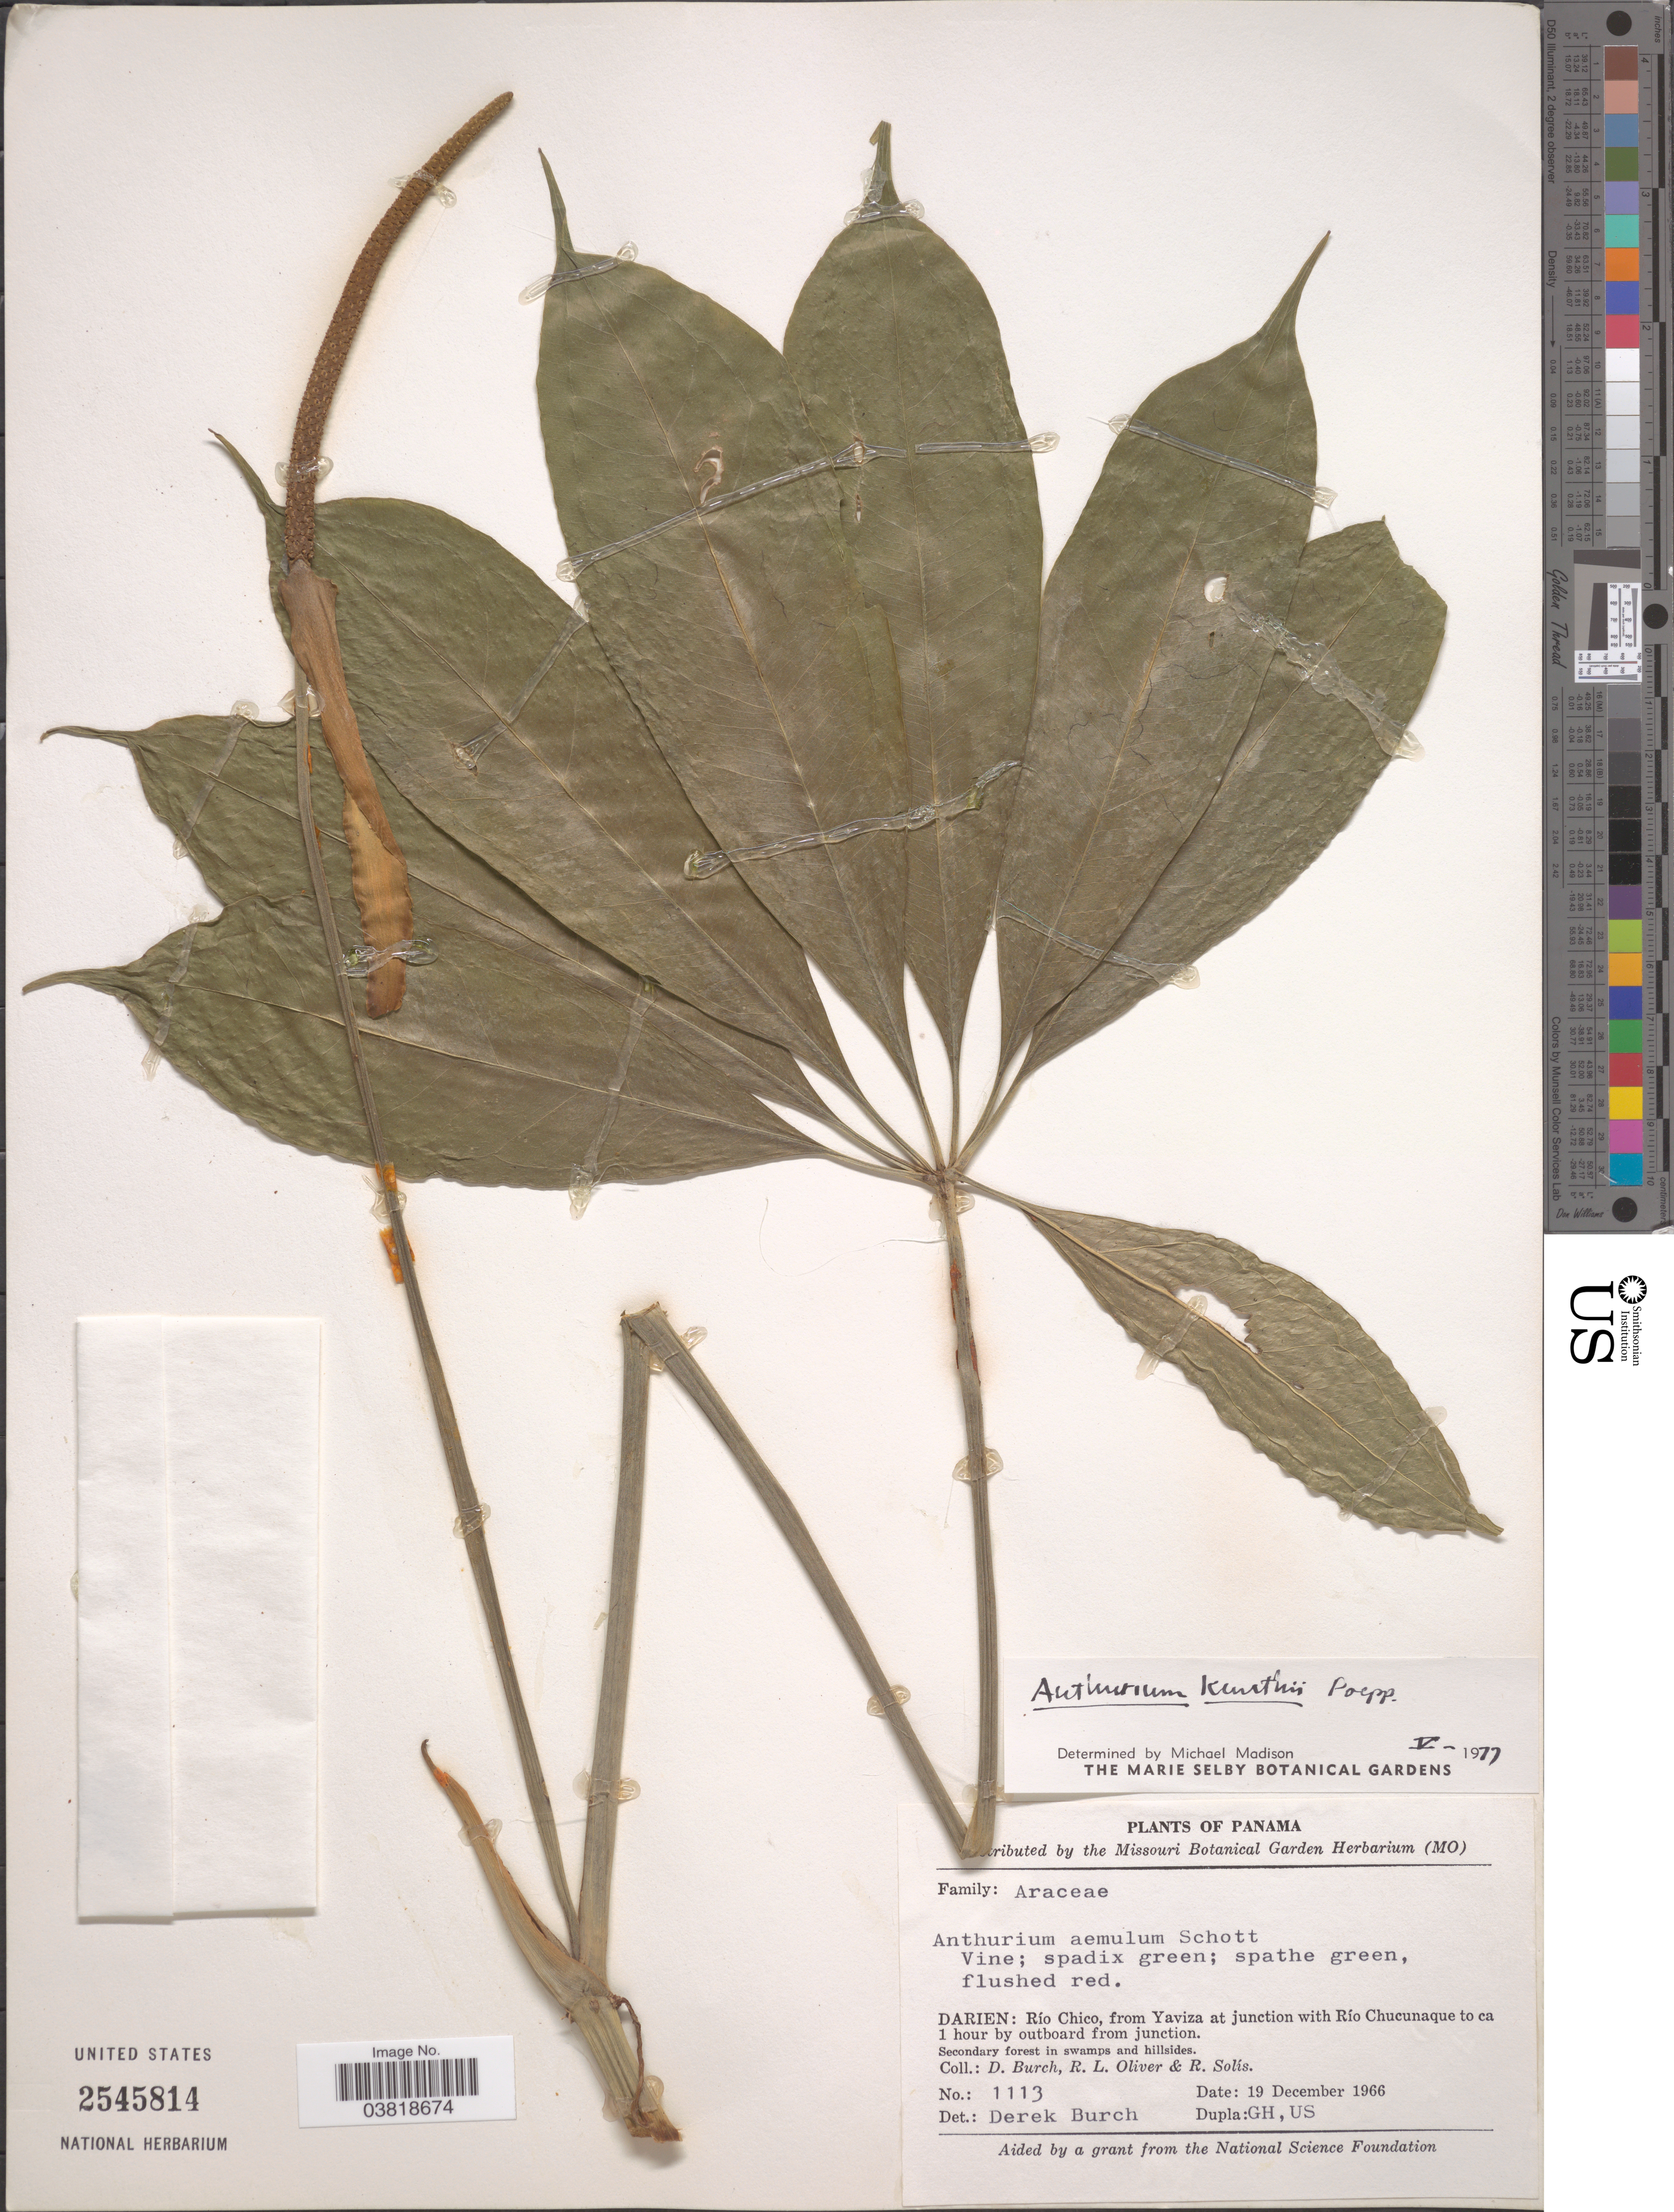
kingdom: Plantae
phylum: Tracheophyta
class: Liliopsida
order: Alismatales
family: Araceae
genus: Anthurium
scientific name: Anthurium kunthii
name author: Poepp.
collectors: D. Burch, R. Oliver & R. Solis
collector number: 1113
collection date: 1966-12-19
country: Panama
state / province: Darien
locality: Río Choco, from Yaviza at junction with Río Chucunaque to ca 1 hour by outboard from junction. Secondary forest in swamps and hillsides.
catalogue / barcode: US 2545814